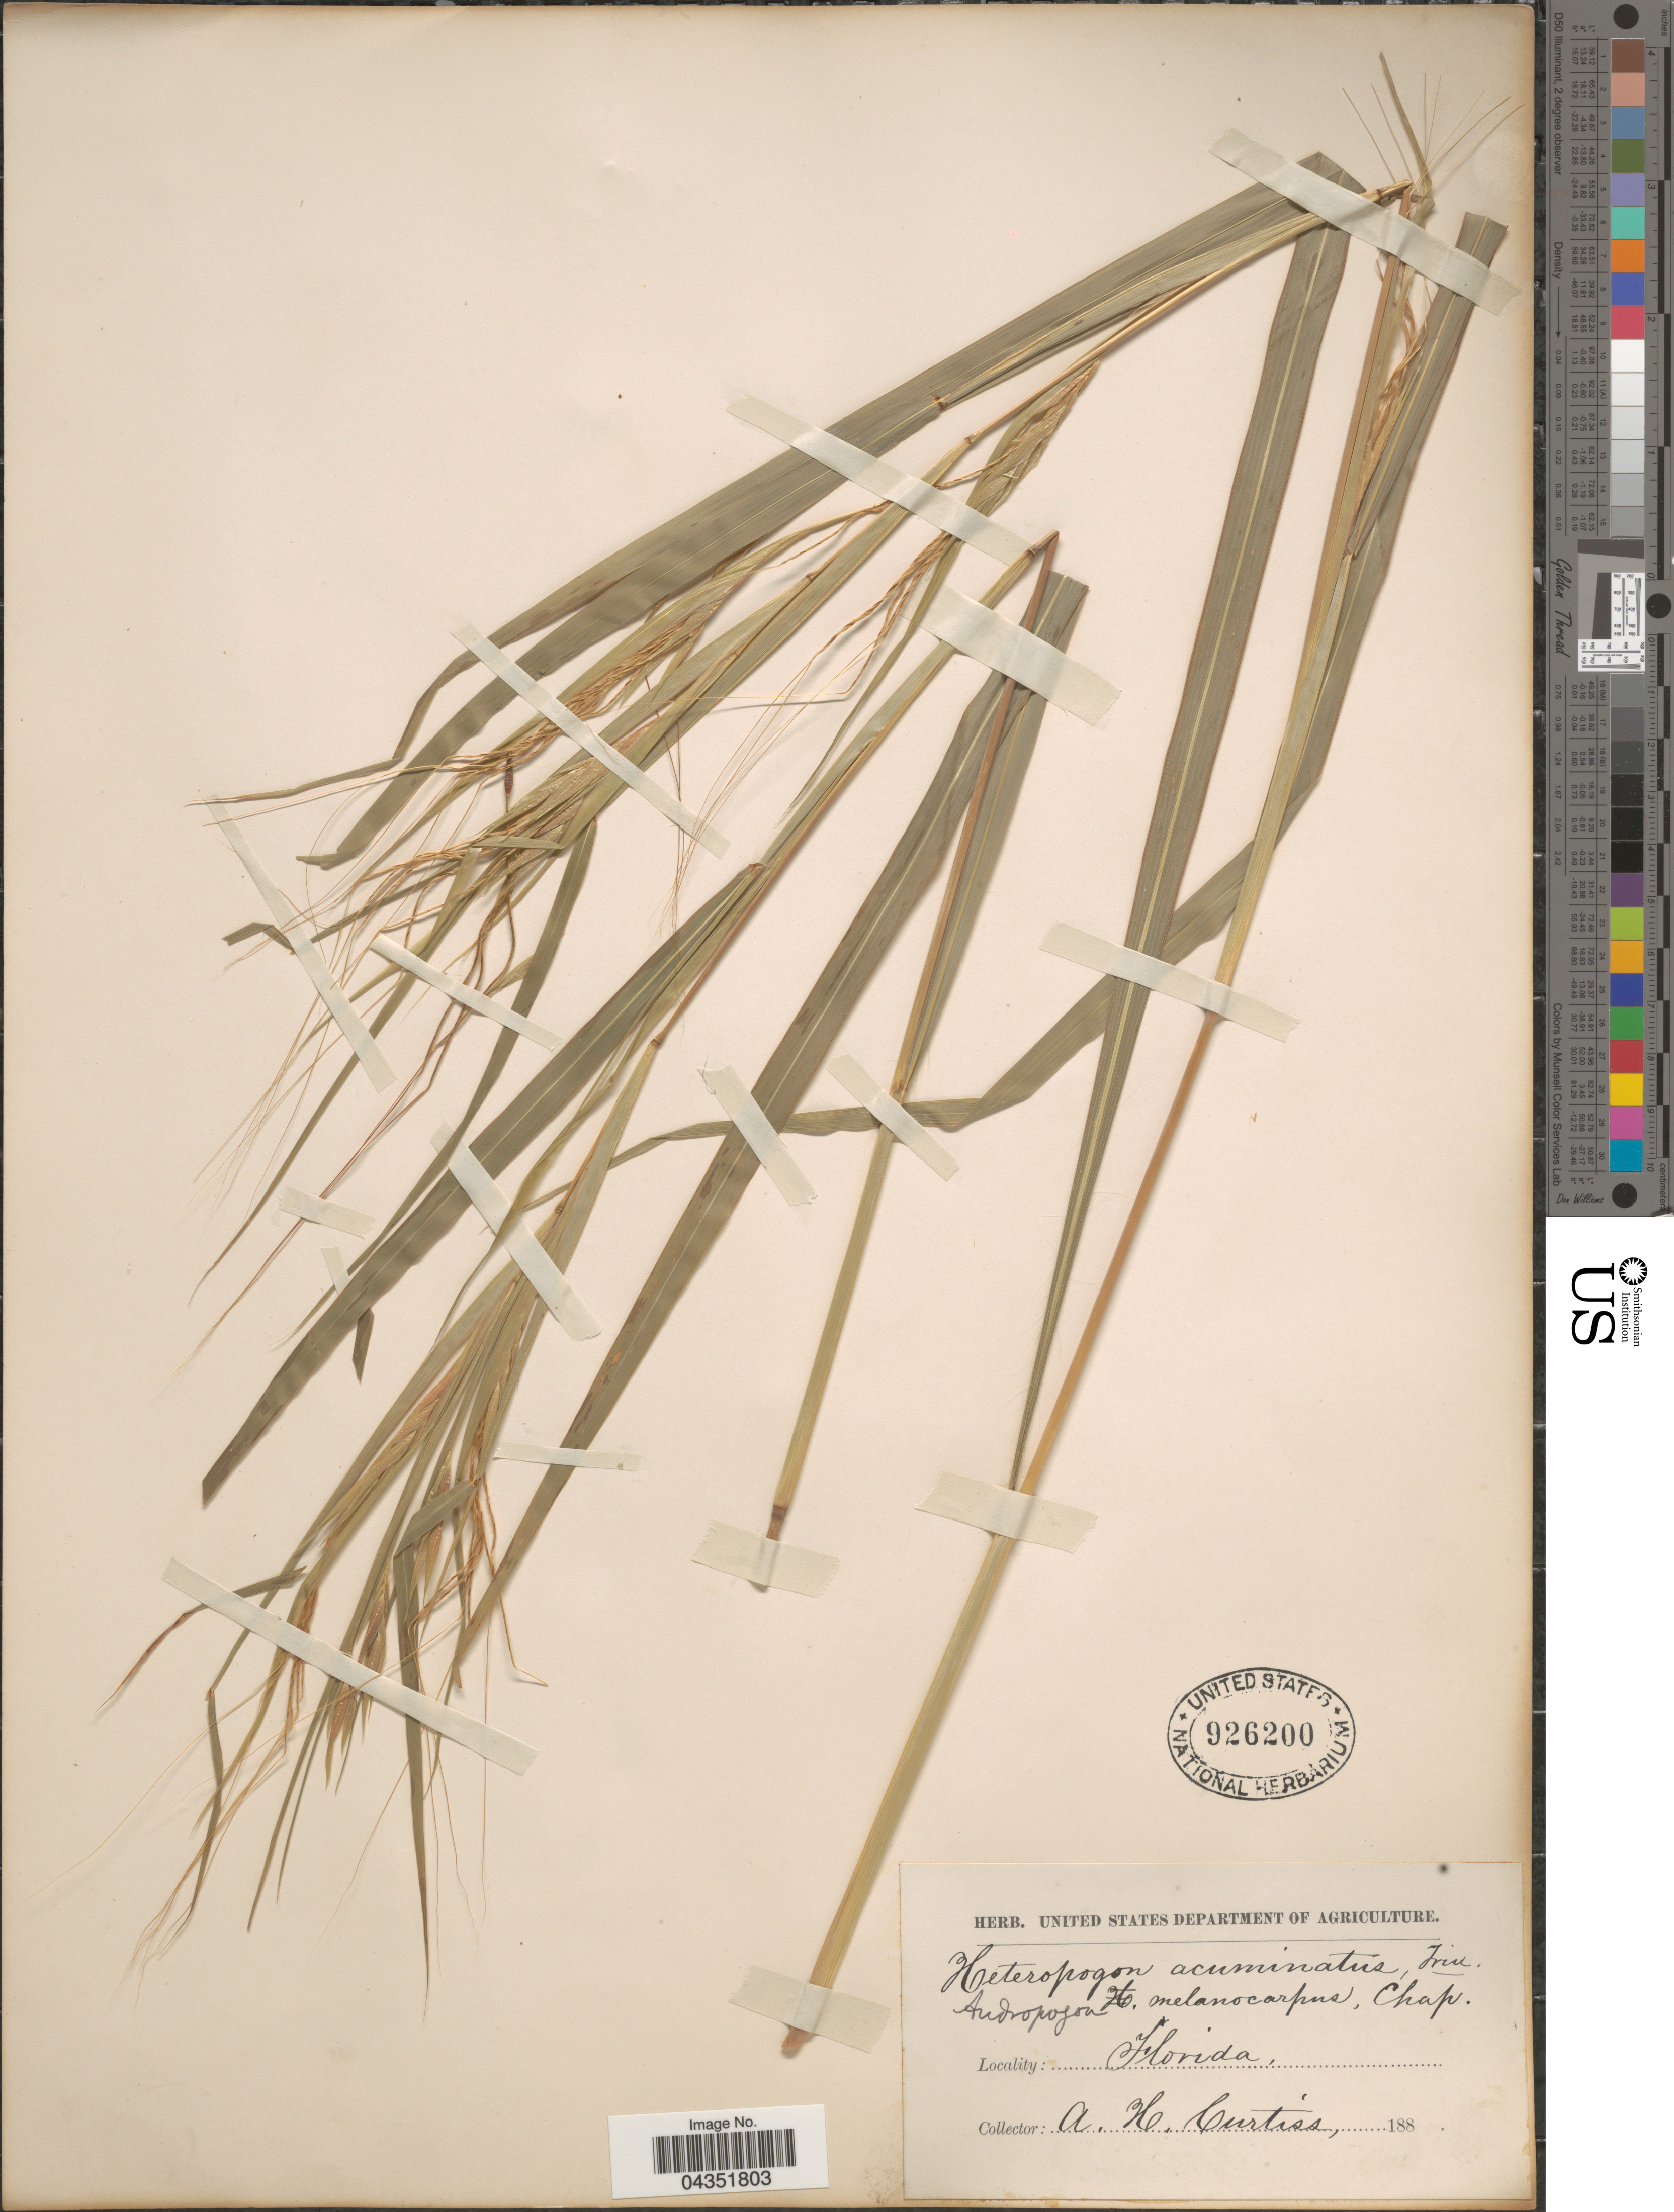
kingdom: Plantae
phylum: Tracheophyta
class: Liliopsida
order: Poales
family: Poaceae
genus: Heteropogon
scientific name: Heteropogon melanocarpus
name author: (Elliott) Benth.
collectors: A. H. Curtiss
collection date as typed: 188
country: United States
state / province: Florida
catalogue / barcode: US 926200